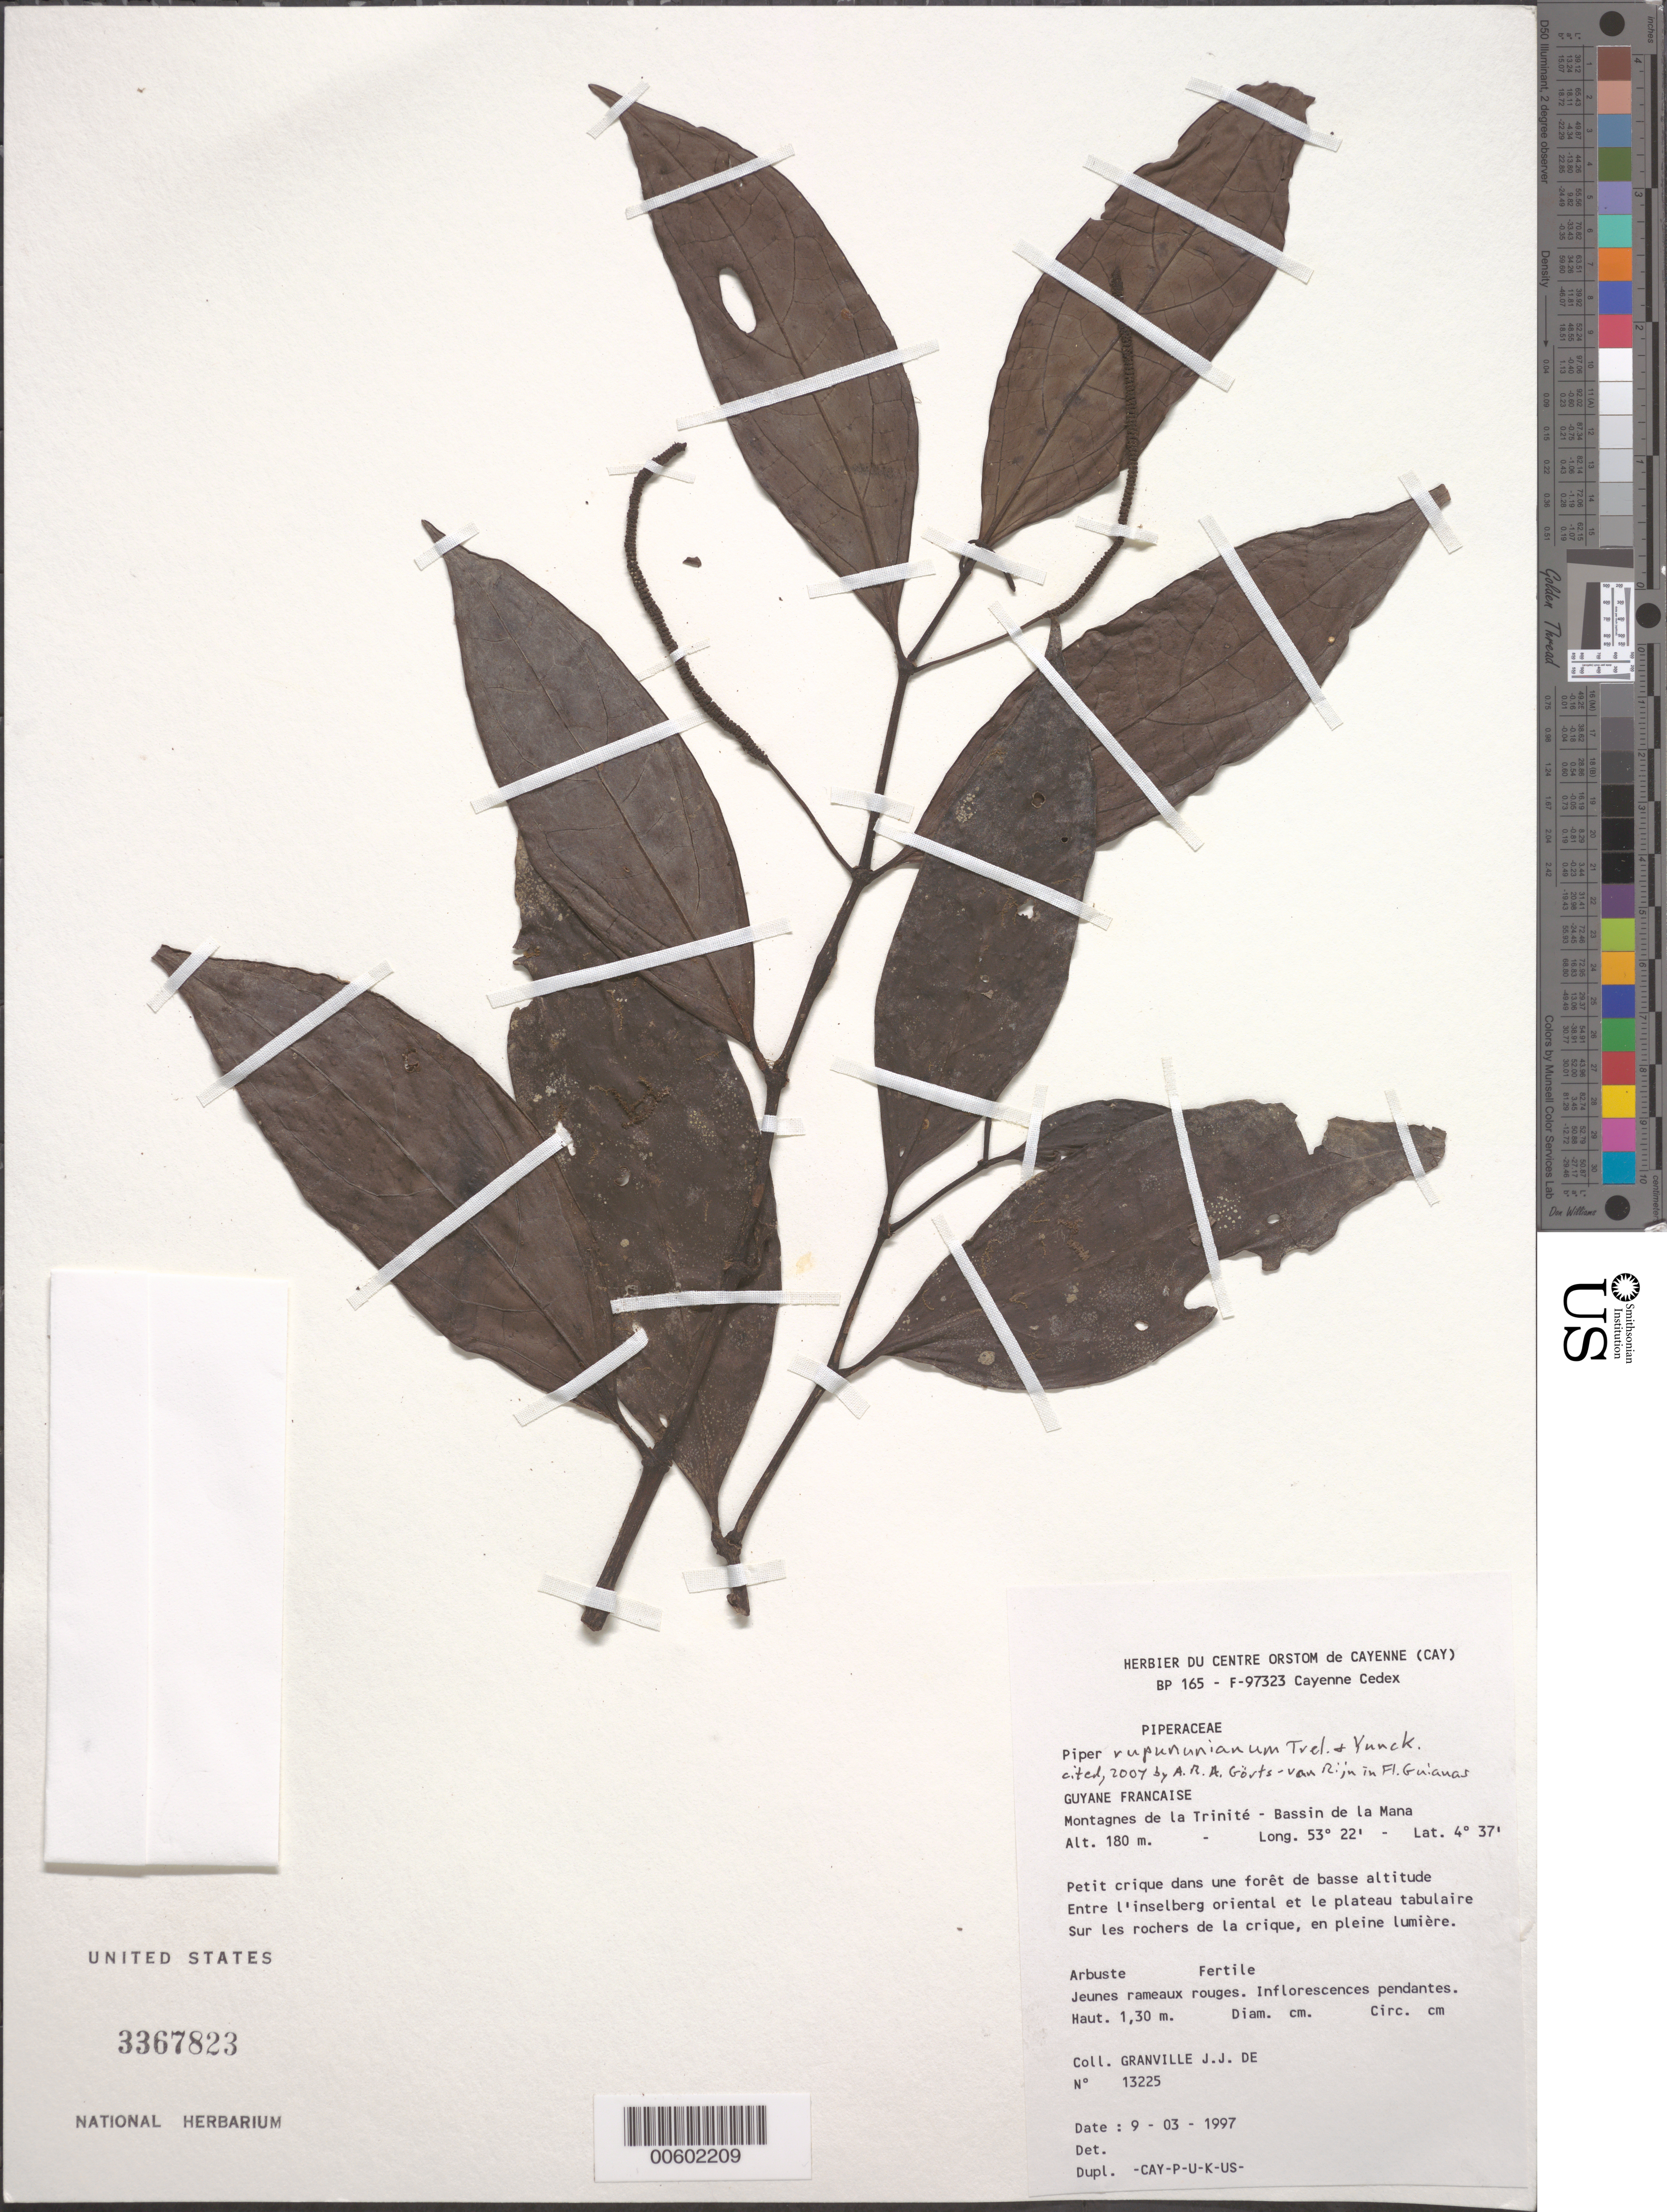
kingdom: Plantae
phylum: Tracheophyta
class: Magnoliopsida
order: Piperales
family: Piperaceae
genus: Piper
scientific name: Piper sp.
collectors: J.-J. de Granville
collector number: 13225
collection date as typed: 9-Mar-97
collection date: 1997-03-09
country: French Guiana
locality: Montagnes de la Trinité, Bassin de la Mana. Entre l'inselberg orientale et le plateau tabulaire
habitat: Petit crique dans une forêt de basse altitude. Sur les rochers de la crique, en pleine lumiere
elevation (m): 180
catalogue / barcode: US 3367823